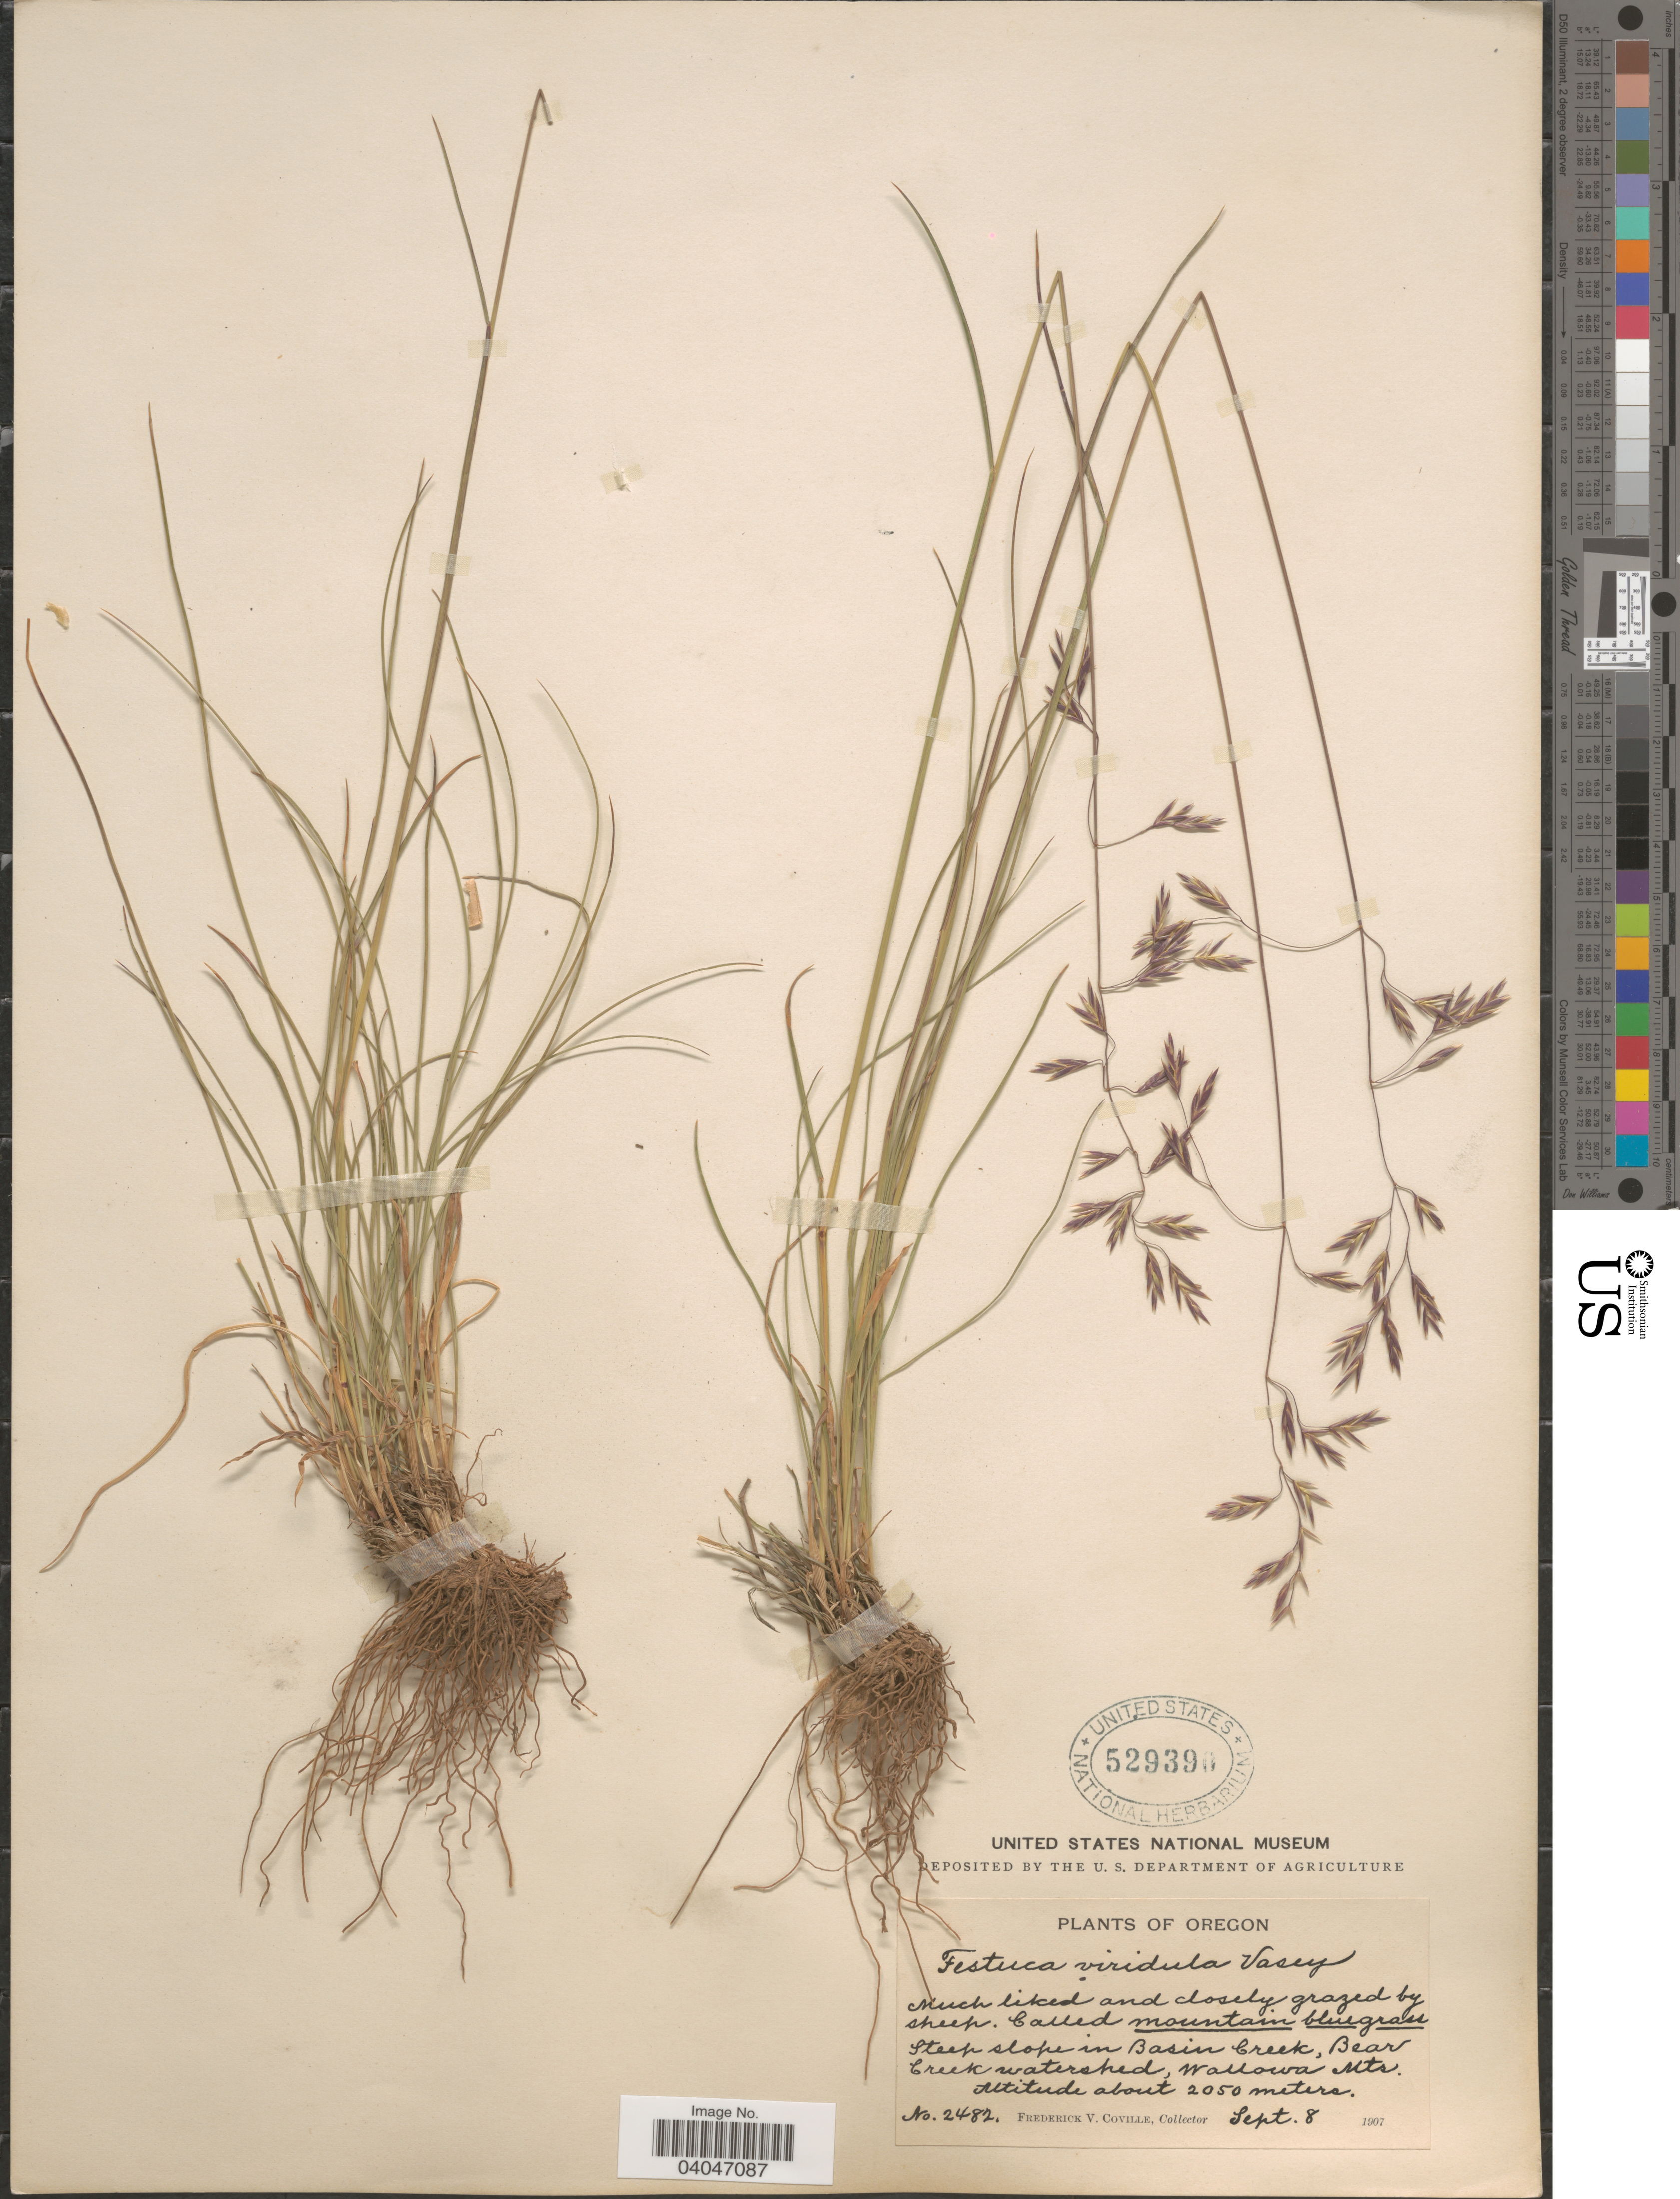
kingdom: Plantae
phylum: Tracheophyta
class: Liliopsida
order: Poales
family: Poaceae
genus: Festuca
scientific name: Festuca viridula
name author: Vasey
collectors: F. V. Coville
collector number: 2482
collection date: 1907-09-08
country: United States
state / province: Oregon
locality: Mountain bluegrass. Steep slope in Basin Creek, Bear Creek watershed, Wallowa Mts.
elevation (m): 2050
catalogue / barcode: US 529390